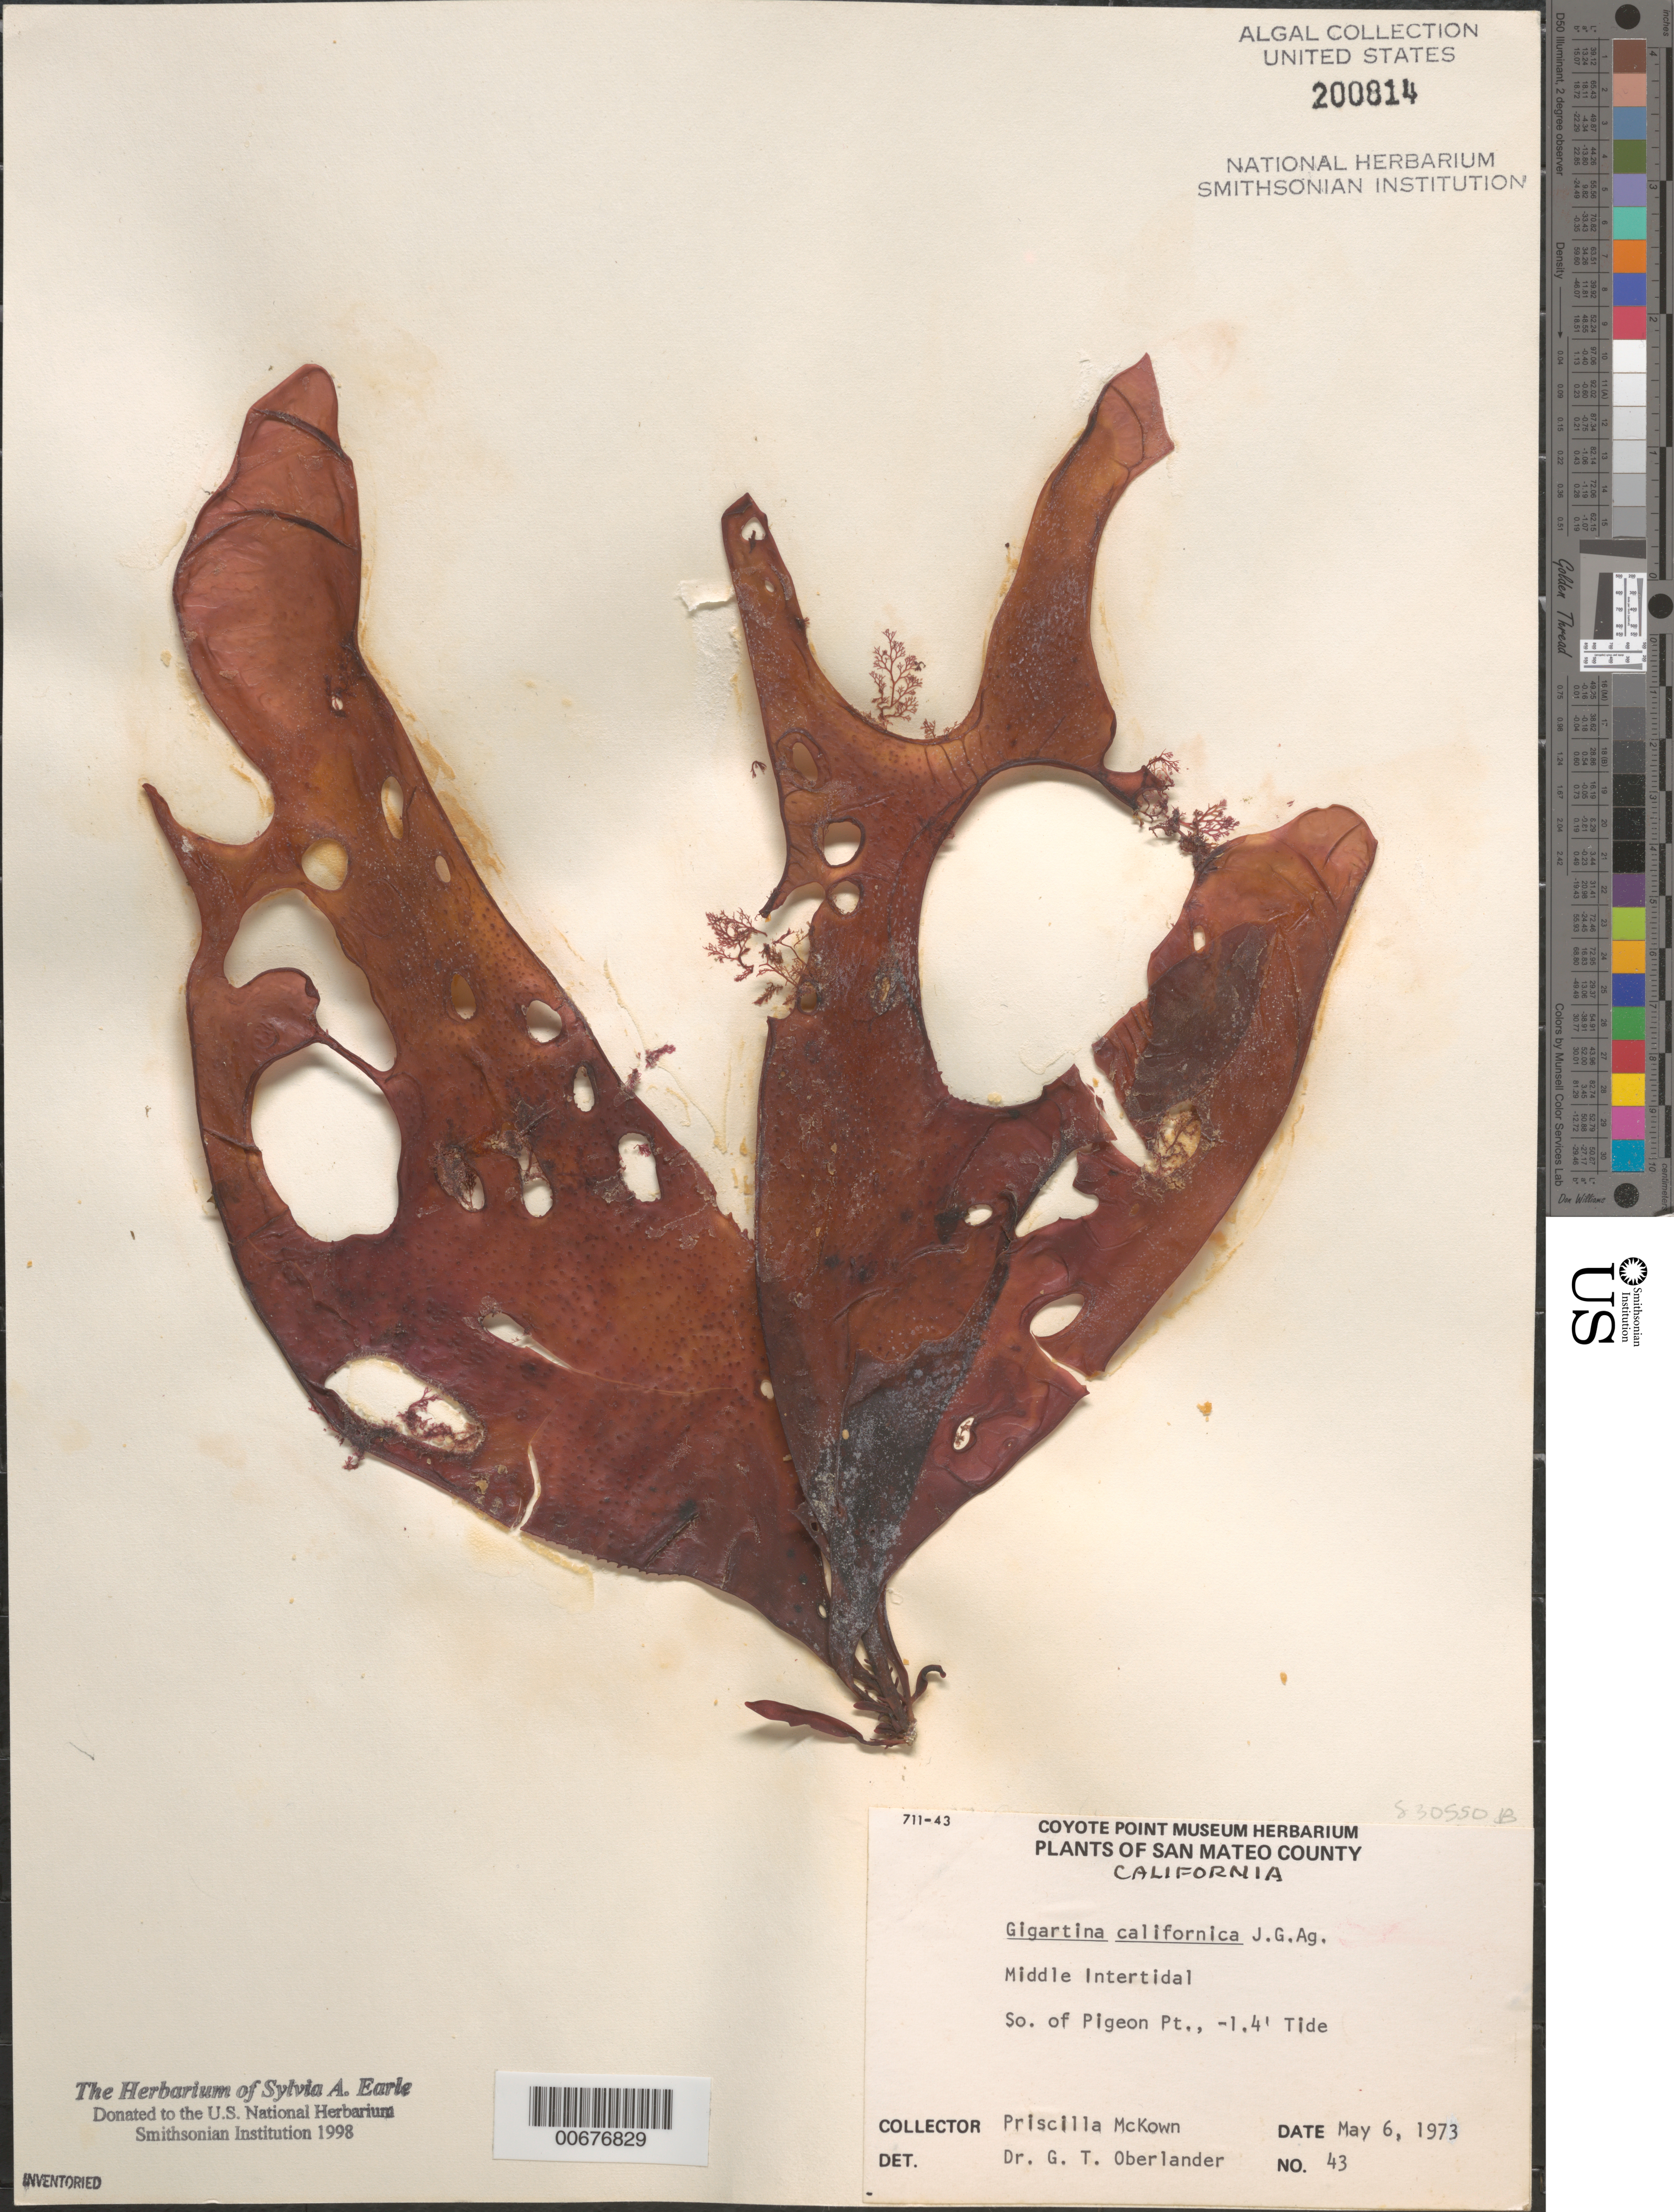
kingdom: Plantae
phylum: Rhodophyta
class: Florideophyceae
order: Gigartinales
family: Gigartinaceae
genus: Chondracanthus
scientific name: Chondracanthus corymbiferus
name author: (Kütz.) Guiry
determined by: Algae name updating Project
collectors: P. McKown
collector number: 43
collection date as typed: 06 May 1973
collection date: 1973-05-06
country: United States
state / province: California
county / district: San Mateo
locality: South of Pigeon Point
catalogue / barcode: US 200814